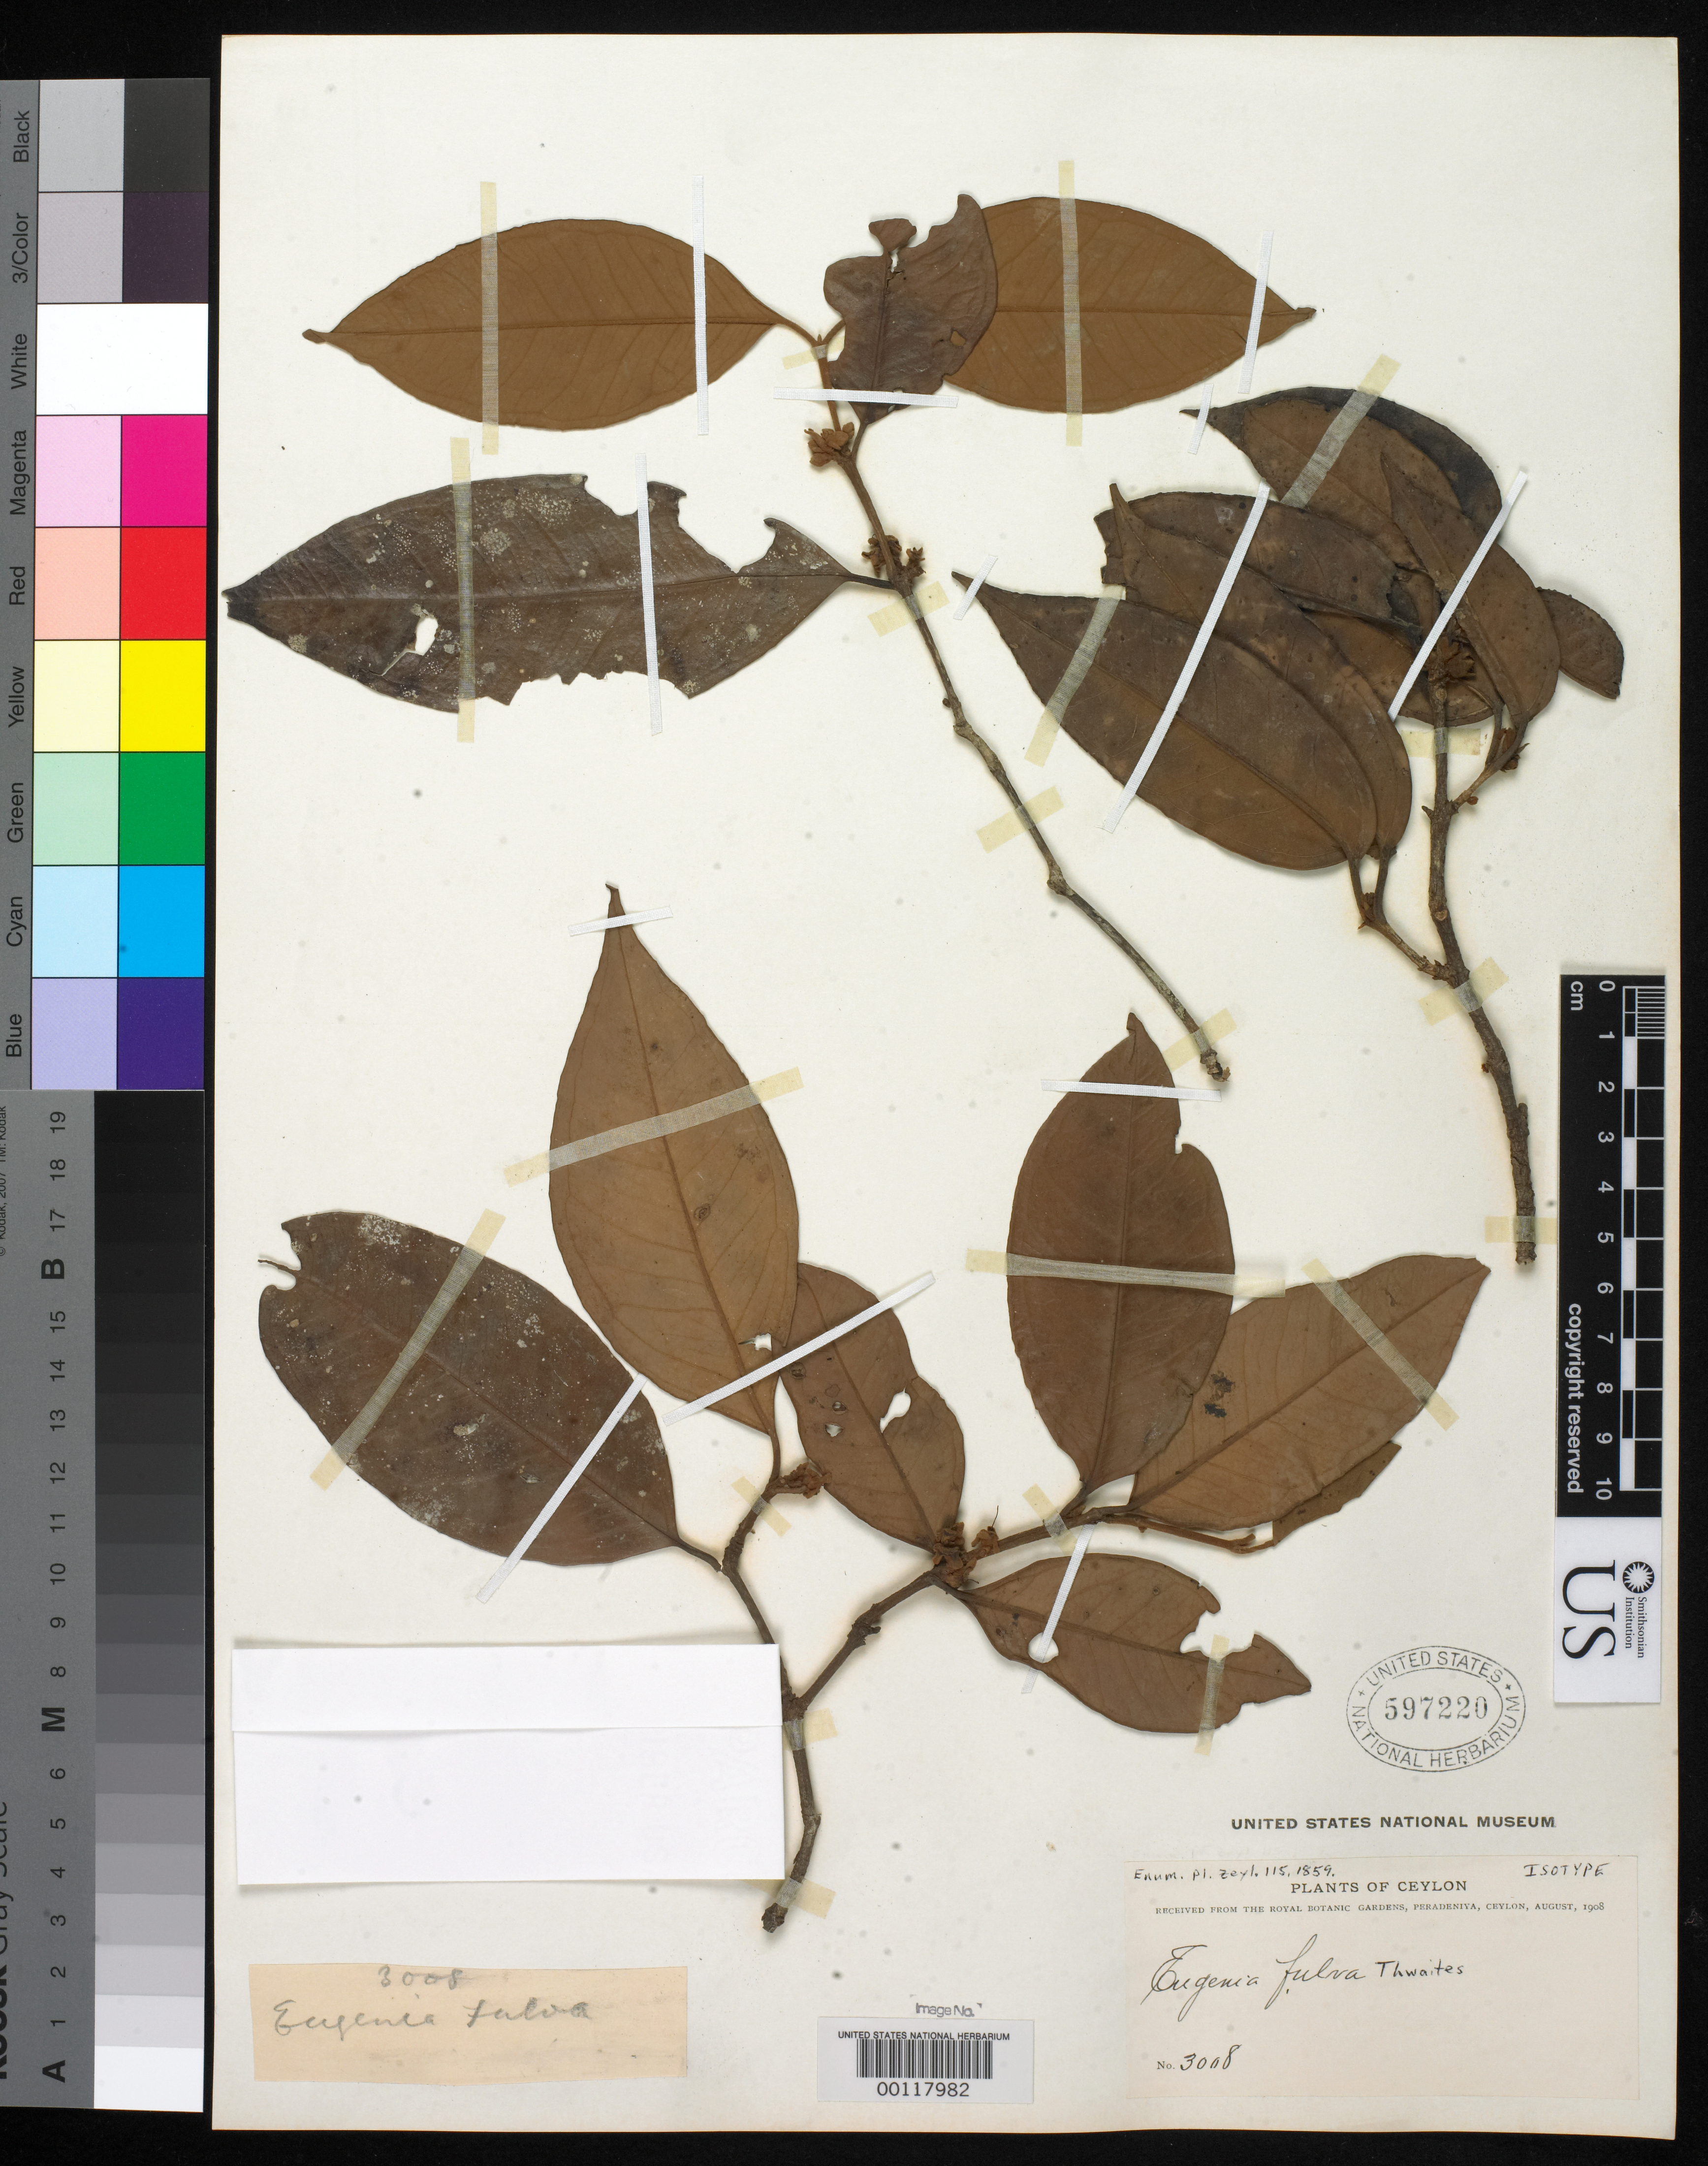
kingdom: Plantae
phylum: Tracheophyta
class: Magnoliopsida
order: Myrtales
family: Myrtaceae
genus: Eugenia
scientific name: Eugenia fulva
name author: Thwaites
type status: Isotype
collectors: G. H. K. Thwaites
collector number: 3008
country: Sri Lanka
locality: Pasdoon Corle.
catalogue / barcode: US 597220